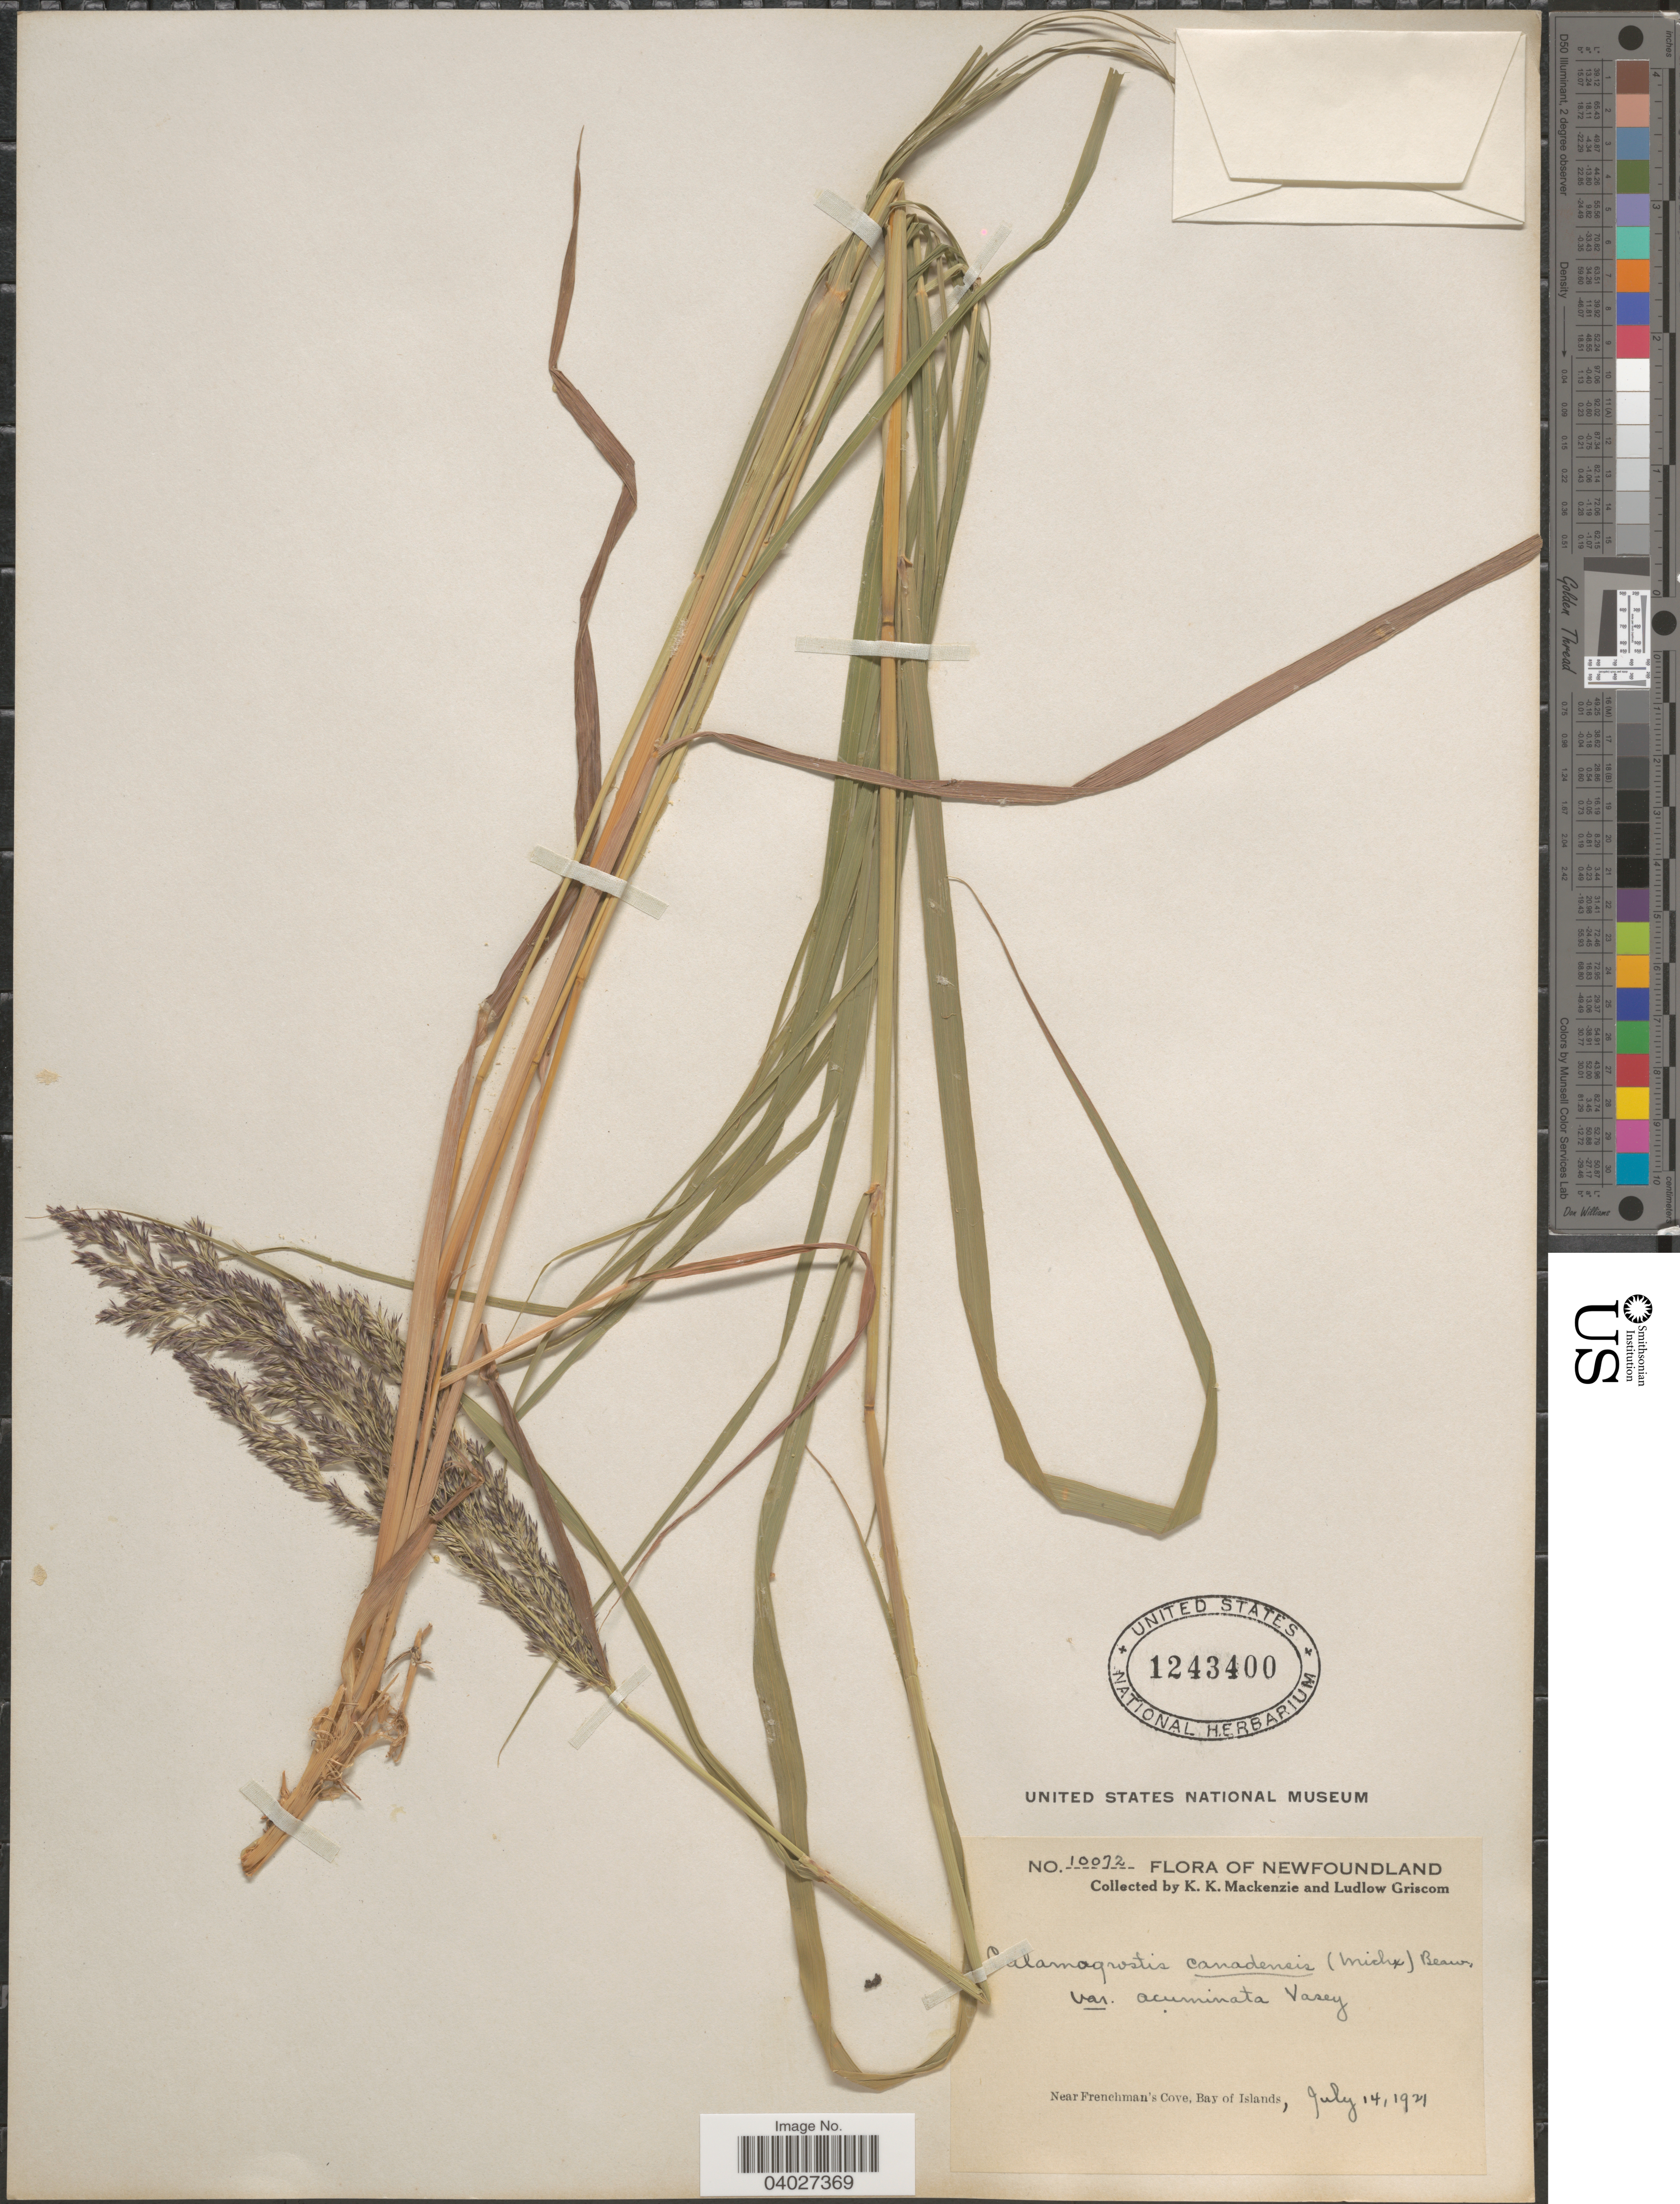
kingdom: Plantae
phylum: Tracheophyta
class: Liliopsida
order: Poales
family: Poaceae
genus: Calamagrostis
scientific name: Calamagrostis canadensis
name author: (Michx.) P. Beauv.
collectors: K. K. Mackenzie & L. Griscom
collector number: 10072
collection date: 1921-07-14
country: Canada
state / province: Newfoundland and Labrador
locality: Near Frenchman's Cove, Bay of Islands.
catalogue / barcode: US 1243400